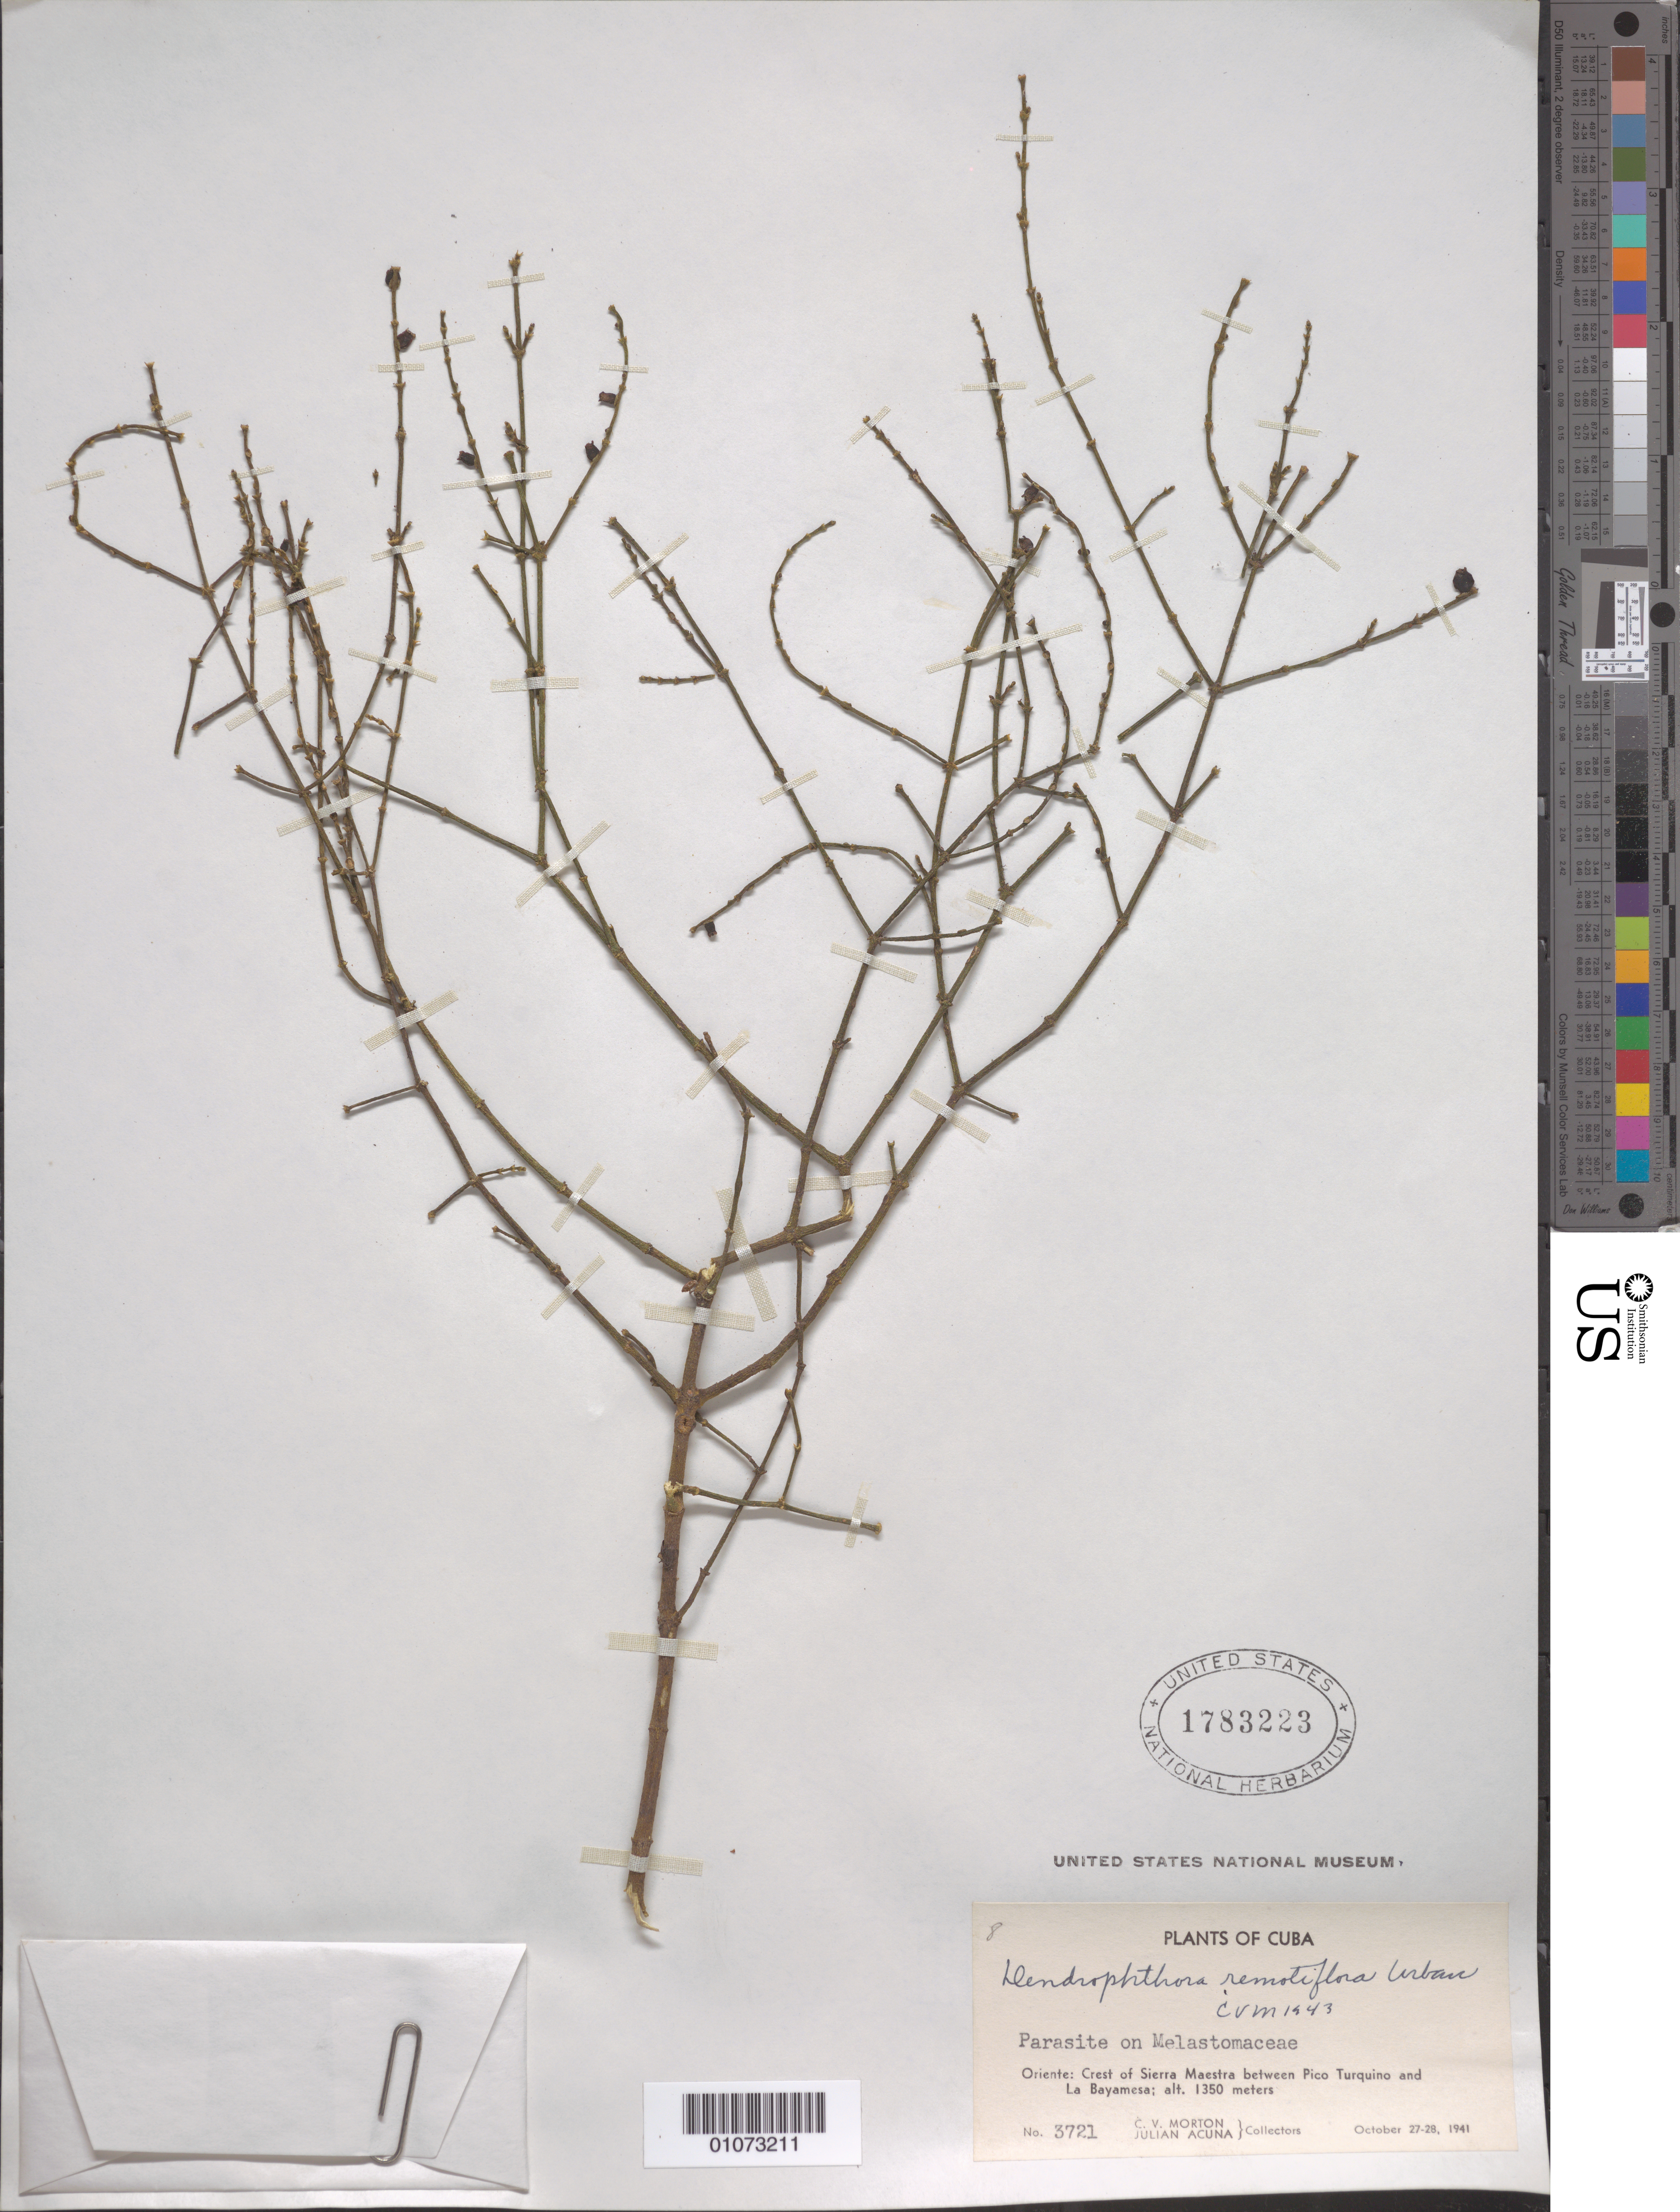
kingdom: Plantae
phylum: Tracheophyta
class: Magnoliopsida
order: Santalales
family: Viscaceae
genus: Dendrophthora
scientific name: Dendrophthora remotiflora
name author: Urb.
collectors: C. V. Morton & J. Acuña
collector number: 3721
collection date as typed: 27 Oct 1941 to 28 Oct 1941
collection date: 1941-10-27/1941-10-28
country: Cuba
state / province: Oriente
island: Cuba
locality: Between Pico Turquino and La Bayamesa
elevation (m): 1350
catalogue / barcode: US 1783223